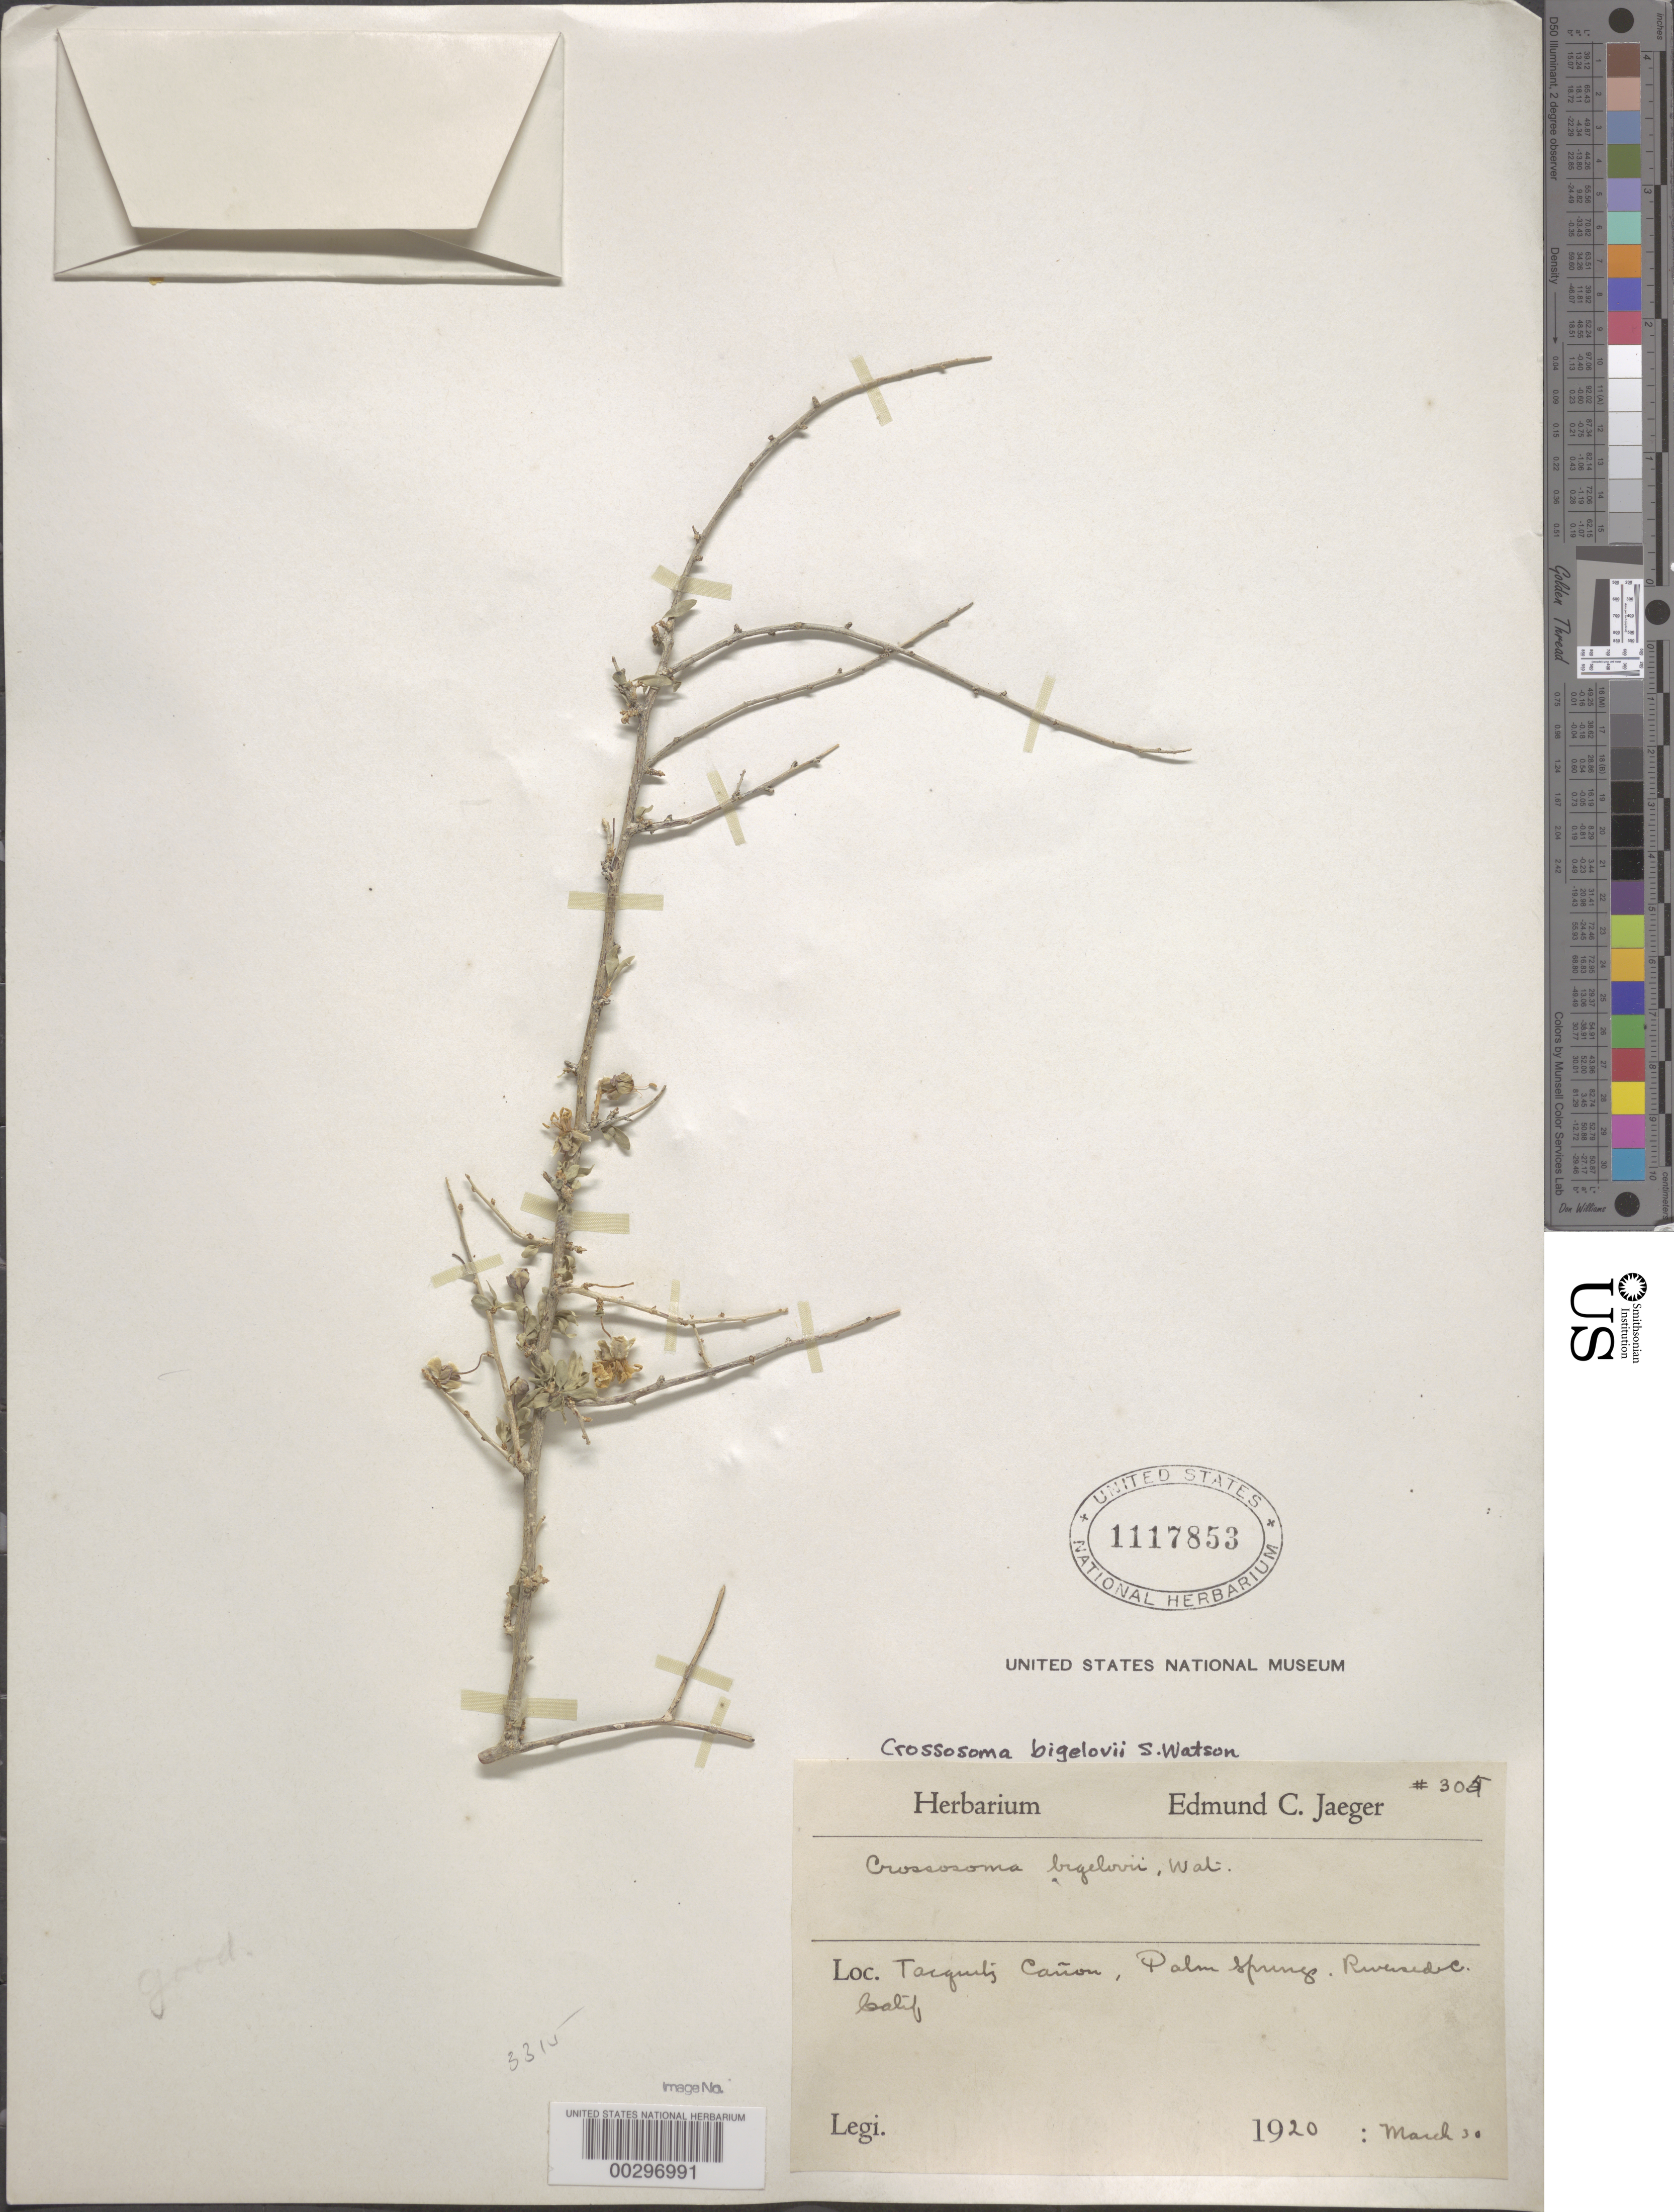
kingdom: Plantae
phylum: Tracheophyta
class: Magnoliopsida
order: Crossosomatales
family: Crossosomataceae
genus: Crossosoma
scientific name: Crossosoma bigelovii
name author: S. Watson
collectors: ex herb. E.C. Jaeger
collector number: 303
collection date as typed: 30 Mar 1920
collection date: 1920-03-30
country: United States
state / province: California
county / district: Riverside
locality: Tarquitz Canyon, Palm Springs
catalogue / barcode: US 1117853